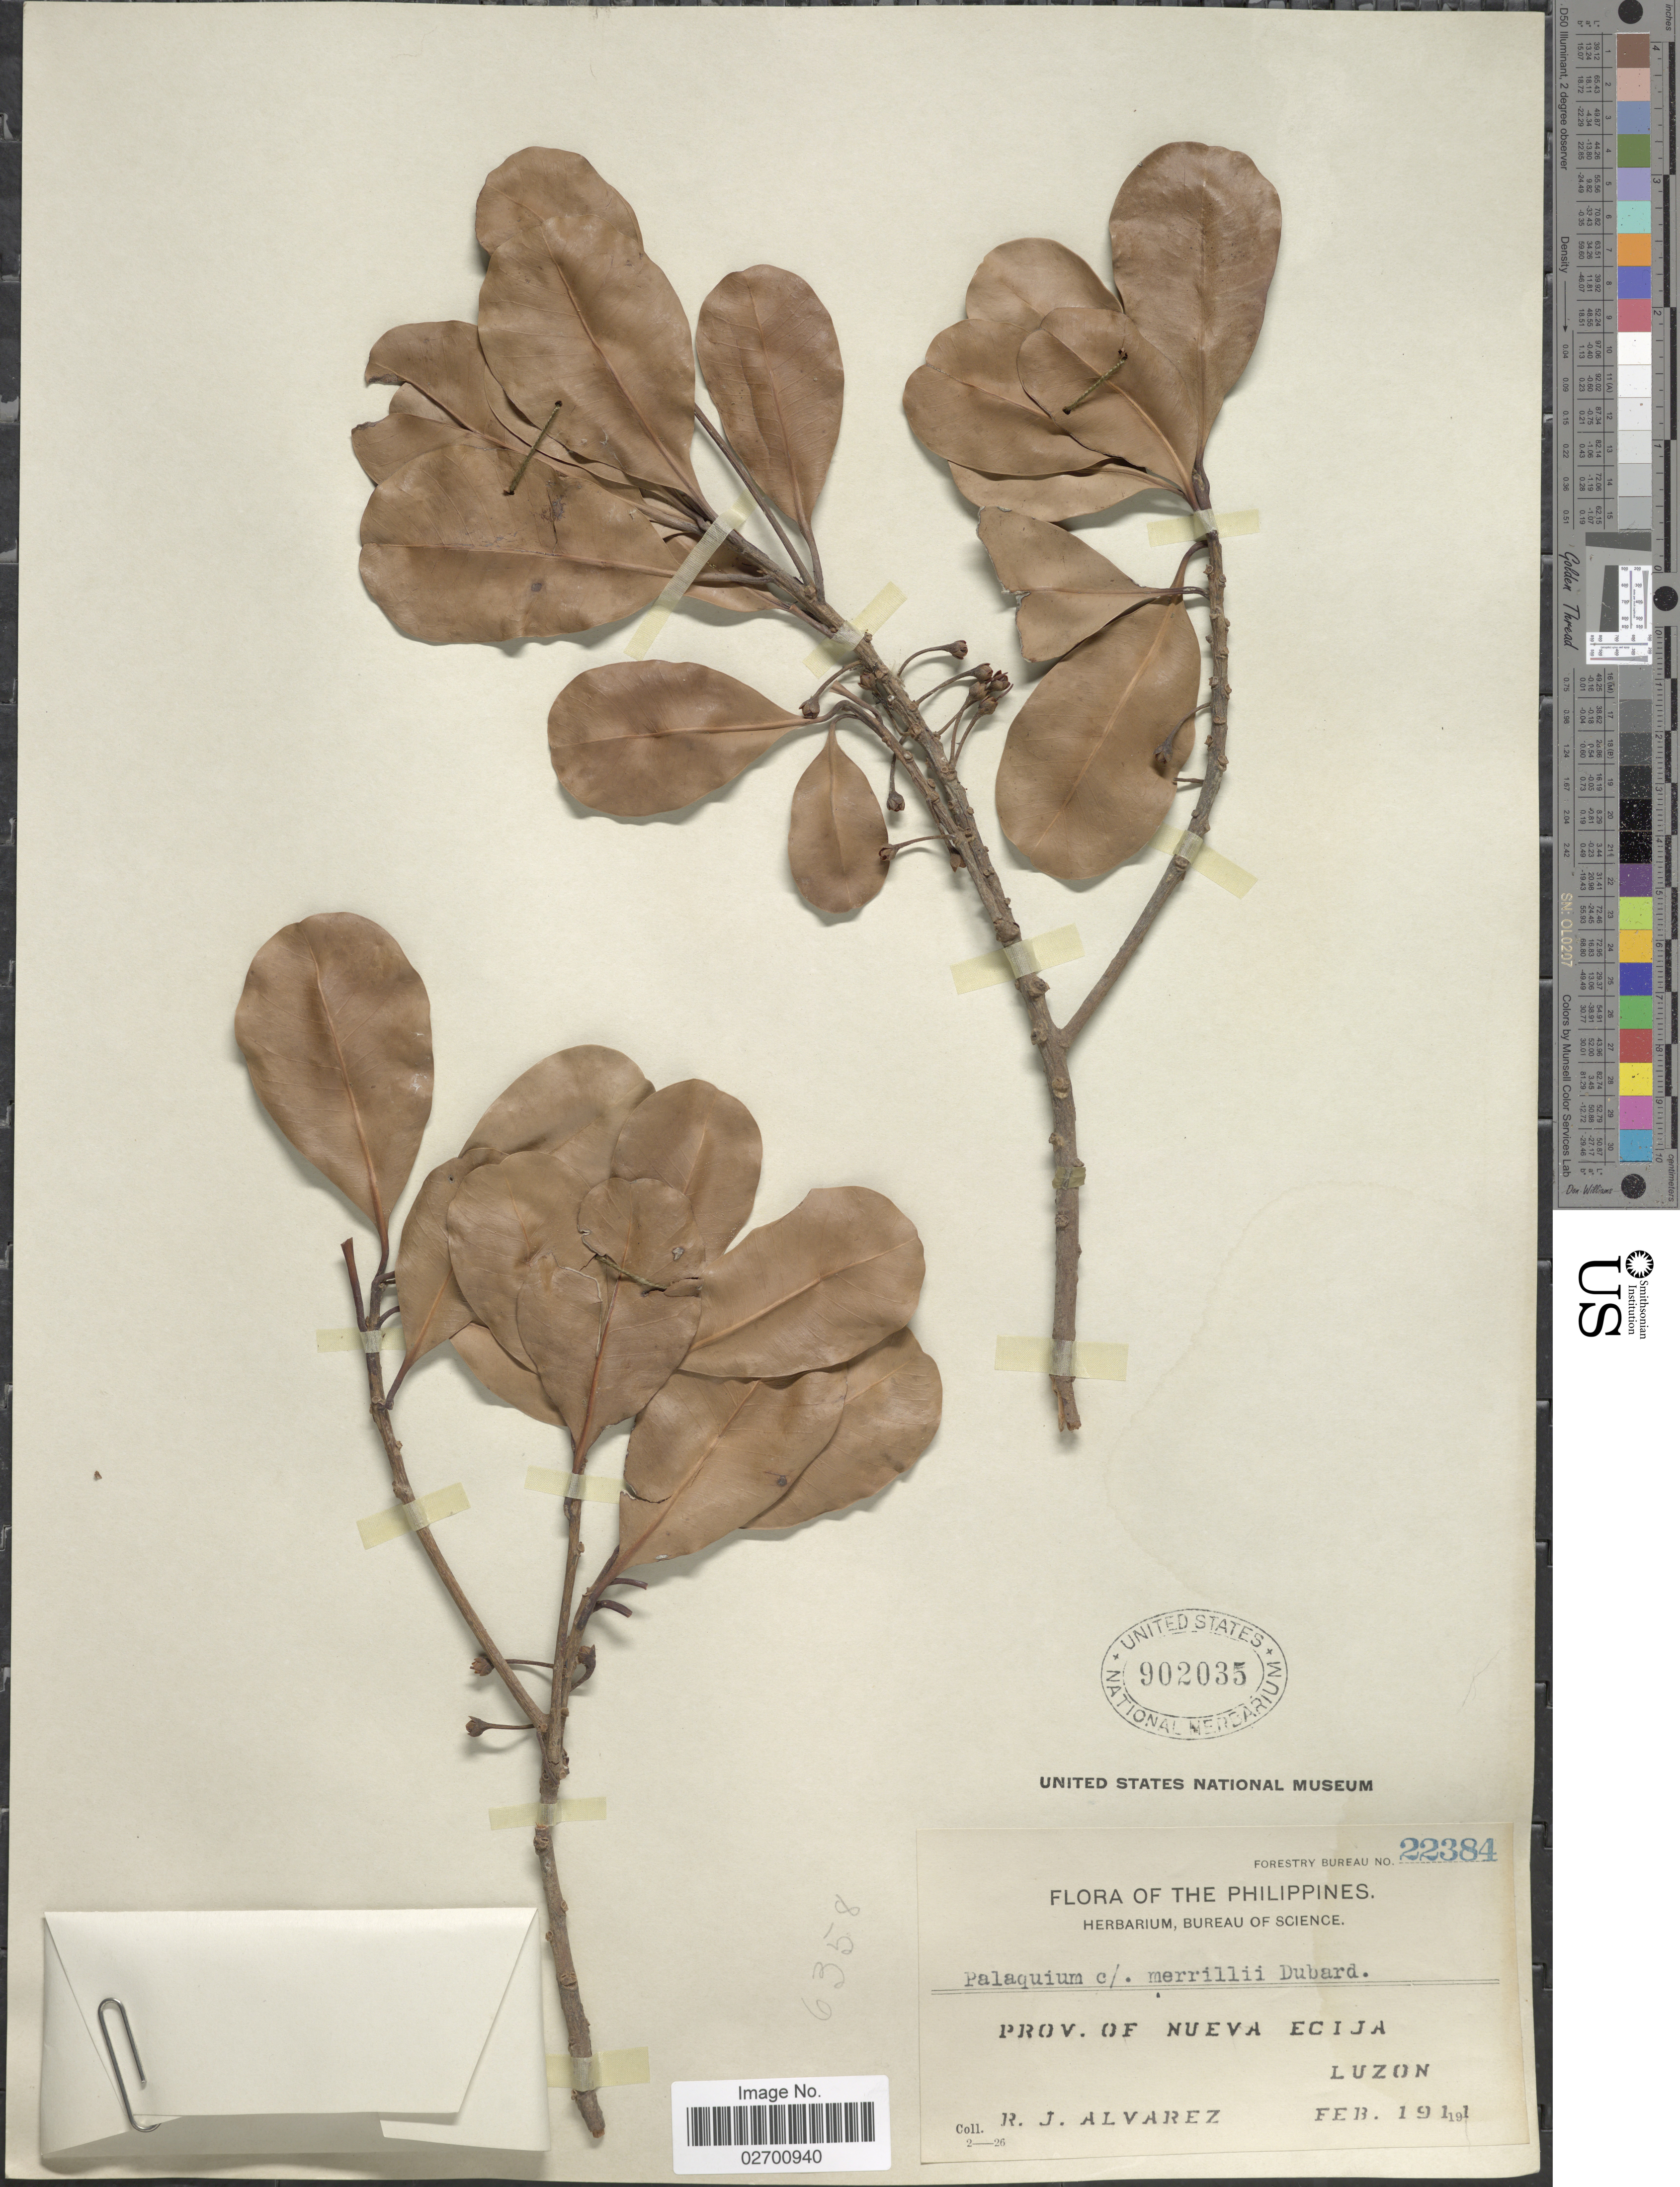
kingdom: Plantae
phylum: Tracheophyta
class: Magnoliopsida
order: Ericales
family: Sapotaceae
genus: Palaquium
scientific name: Palaquium merrillii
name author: Dubard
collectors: R. Alvarez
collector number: Forestry Bureau 22384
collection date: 1911-02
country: Philippines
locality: Prov. of Nueva Ecija, Luzon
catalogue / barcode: US 902035